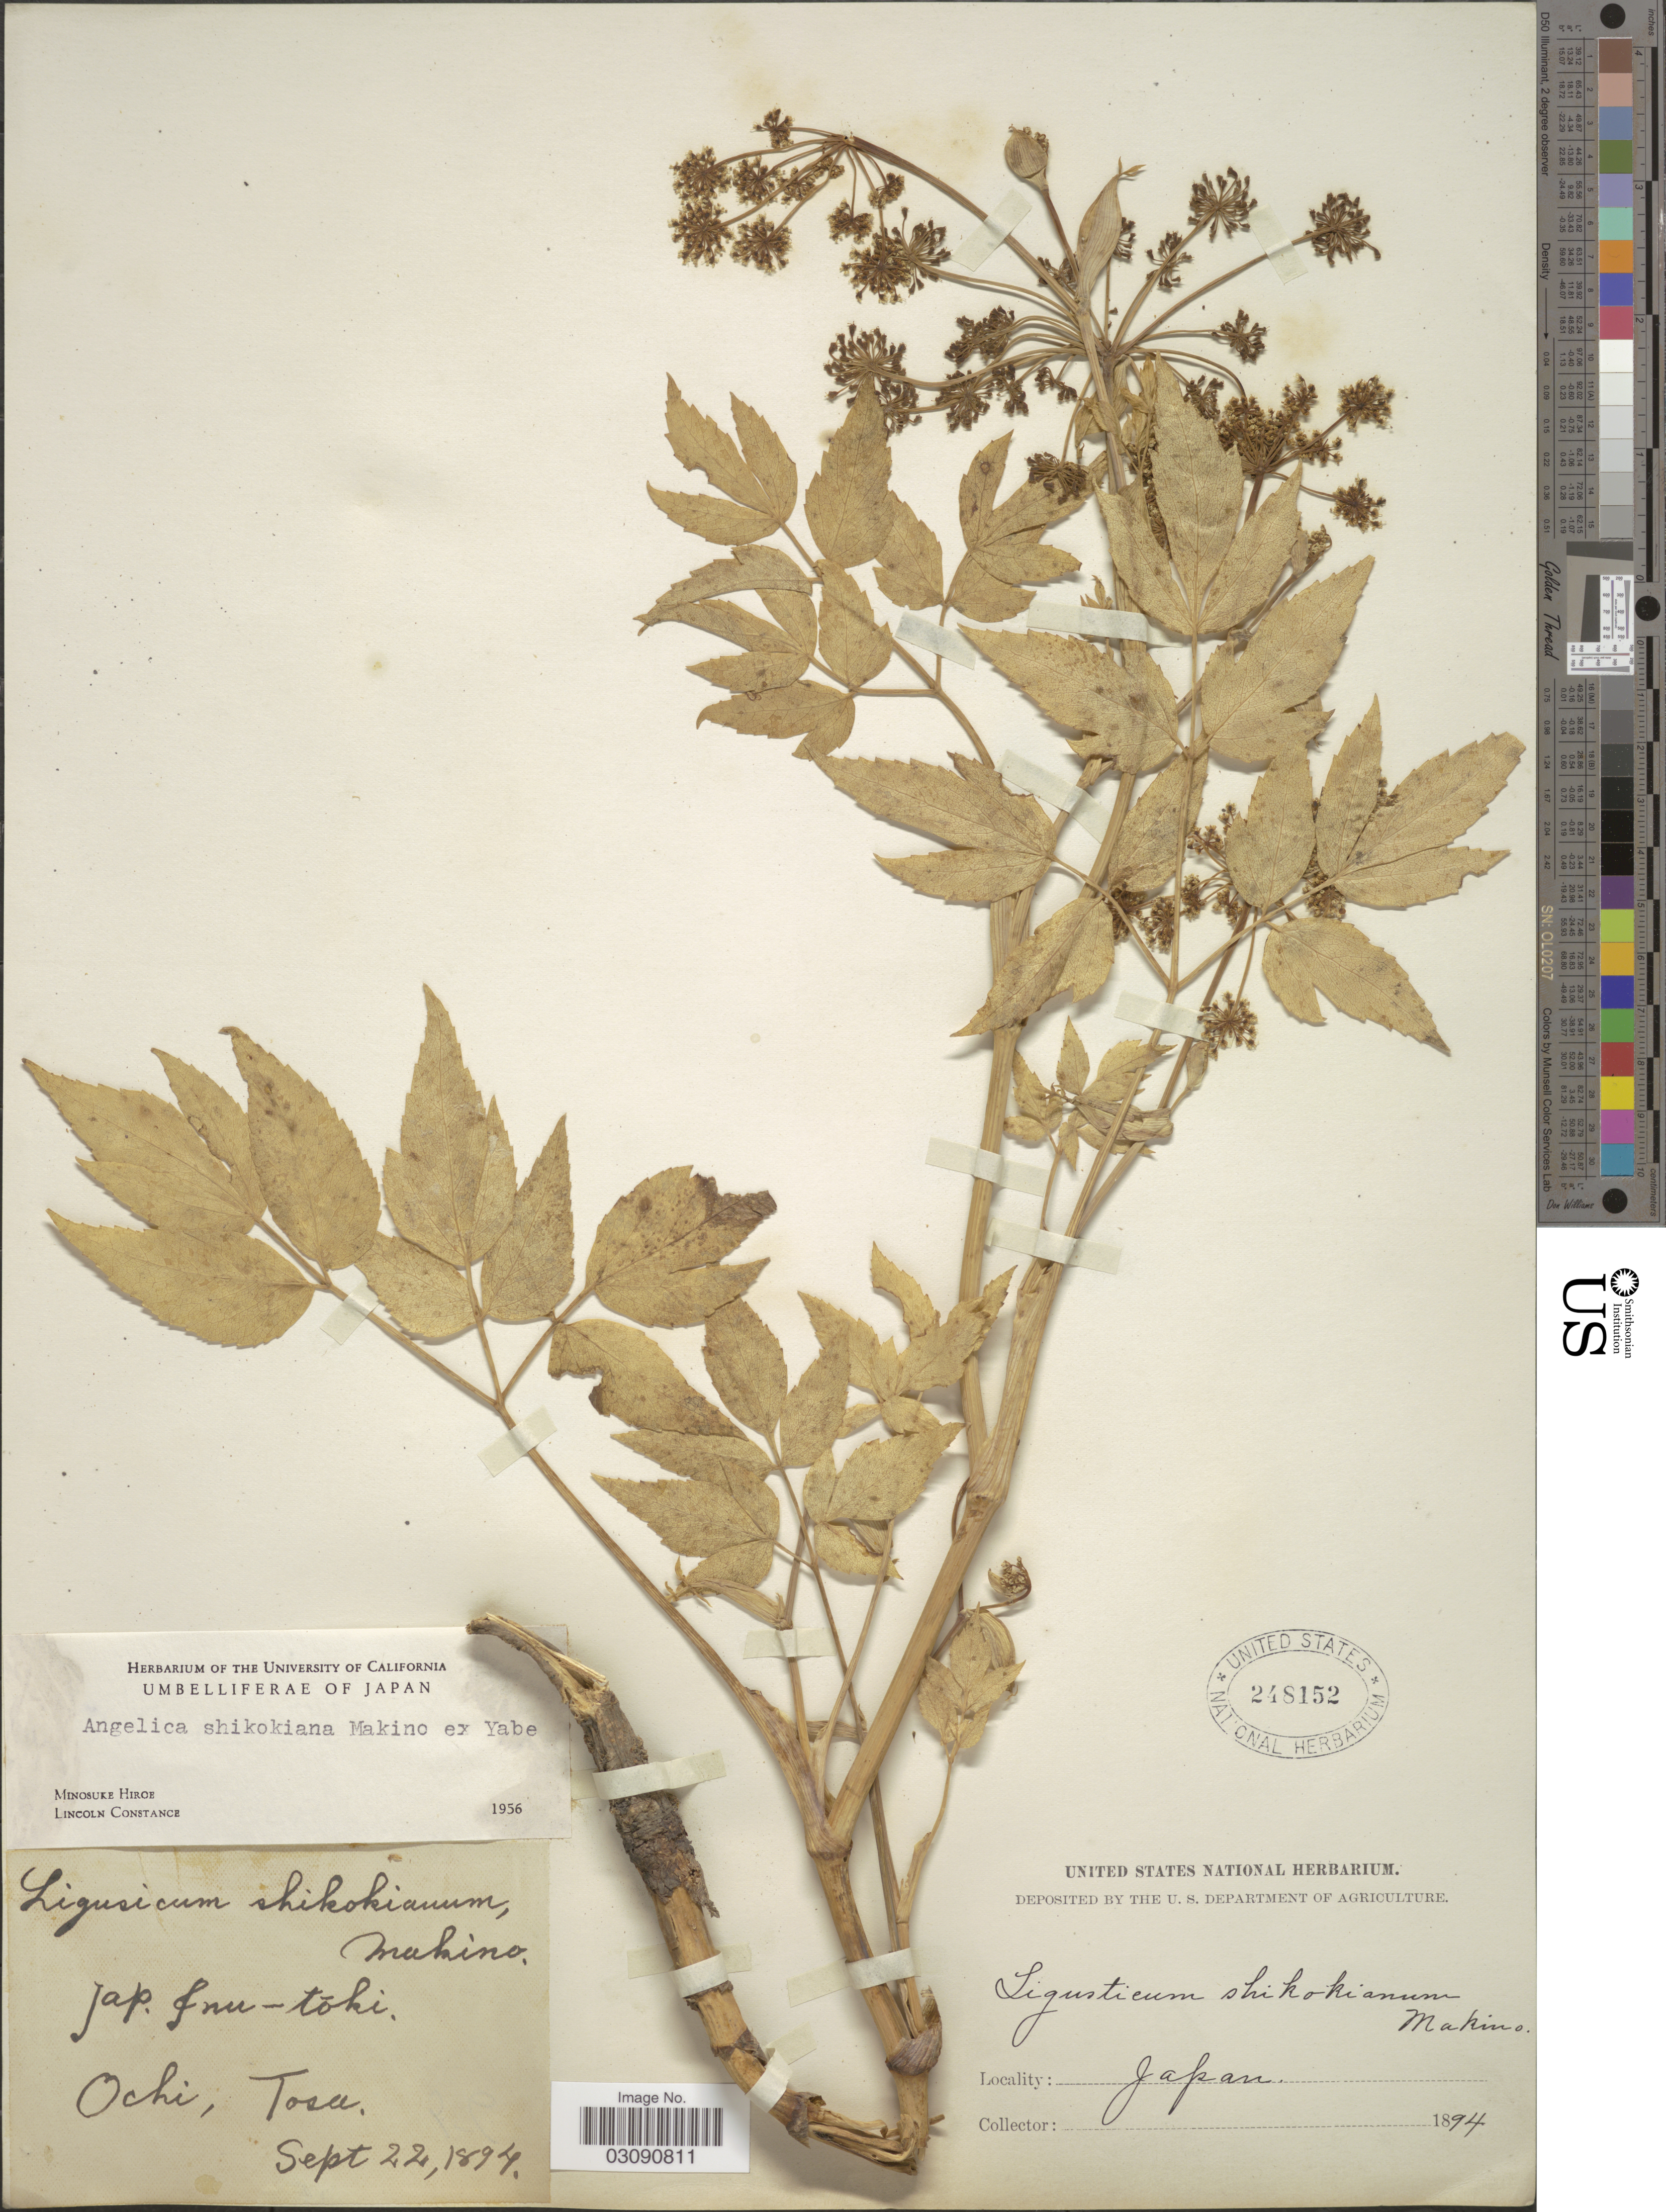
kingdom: Plantae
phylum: Tracheophyta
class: Magnoliopsida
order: Apiales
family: Apiaceae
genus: Angelica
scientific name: Angelica shikokiana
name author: Makino ex Y. Yabe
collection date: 1894-09-22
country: Japan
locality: Ochi, Tosa.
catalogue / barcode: US 248152